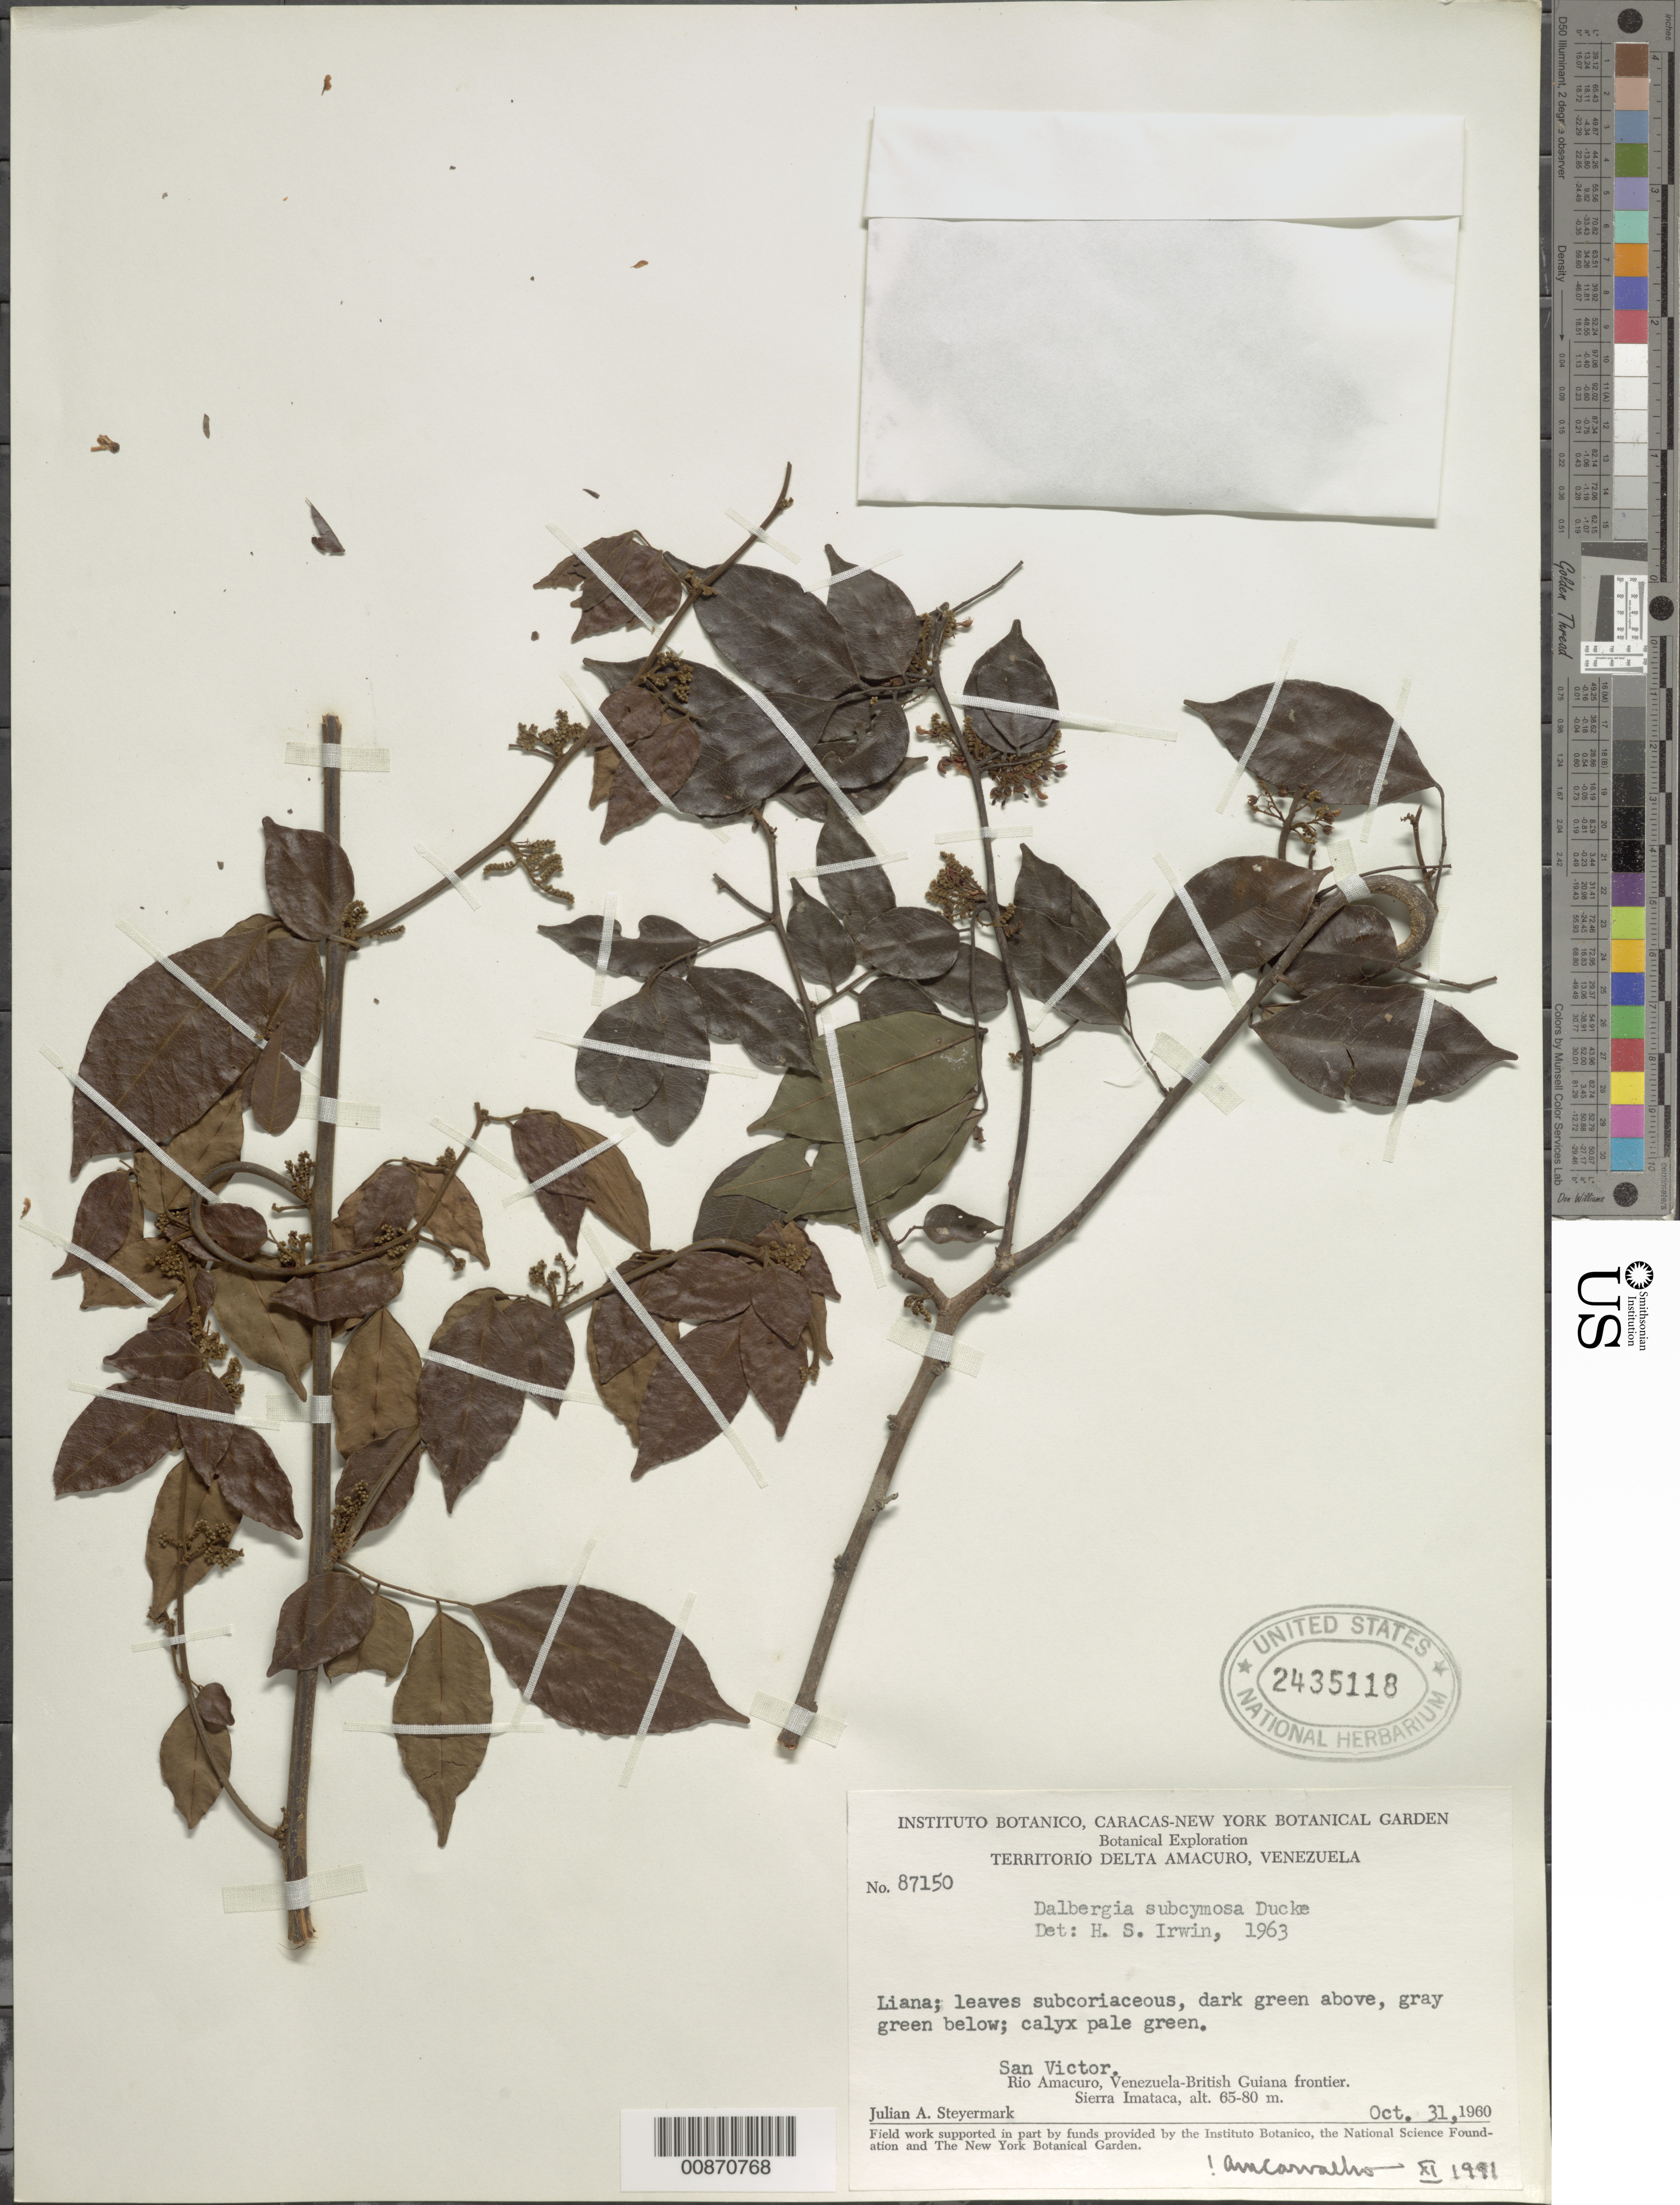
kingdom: Plantae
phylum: Tracheophyta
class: Magnoliopsida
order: Fabales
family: Fabaceae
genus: Dalbergia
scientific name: Dalbergia subcymosa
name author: Ducke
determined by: Carvalho, A. M. V. de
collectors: J. Steyermark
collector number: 87150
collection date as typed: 31-Oct-60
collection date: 1960-10-31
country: Venezuela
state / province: Delta Amacuro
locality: San Victor, Río Amacuro, Venezuela-British Guiana frontier, Sierra Imataca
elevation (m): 65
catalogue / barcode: US 2435118